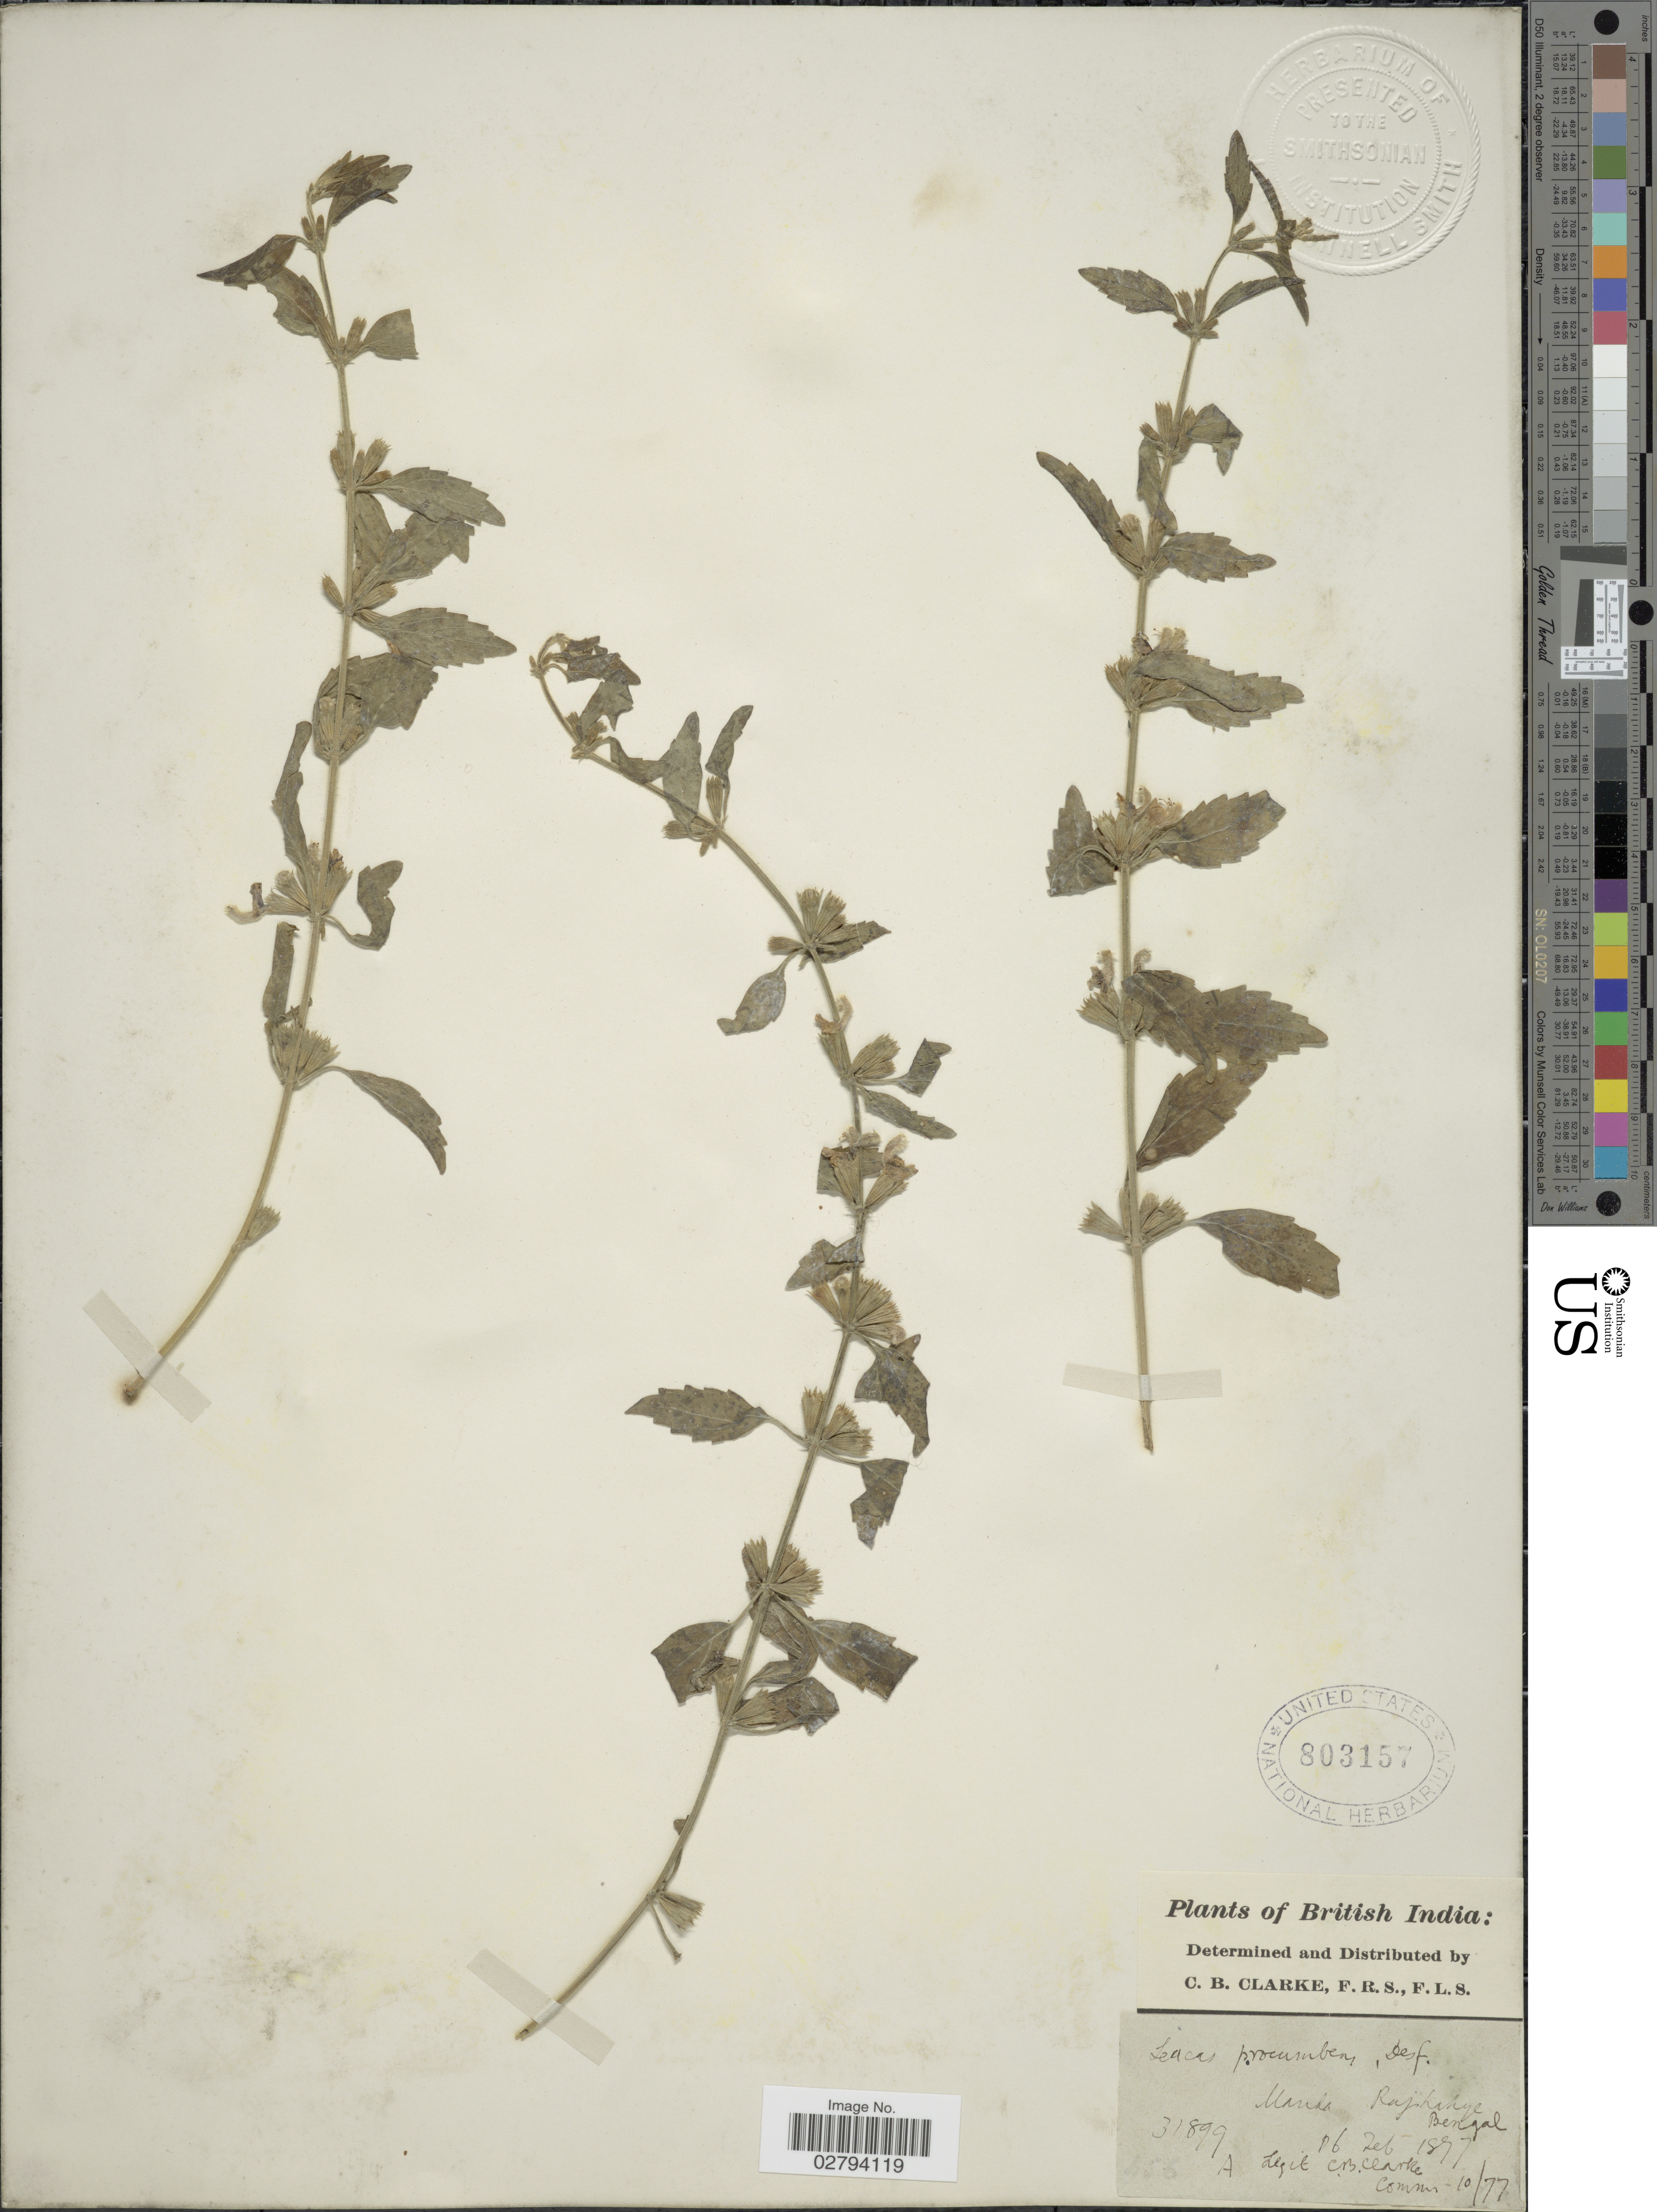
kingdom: Plantae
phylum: Tracheophyta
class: Magnoliopsida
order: Lamiales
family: Lamiaceae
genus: Leucas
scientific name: Leucas procumbens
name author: Desf.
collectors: C. B. Clarke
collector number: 31899A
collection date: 1897-02-16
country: Bangladesh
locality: British India, Mania Rajshahye, Bengal.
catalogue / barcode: US 803157